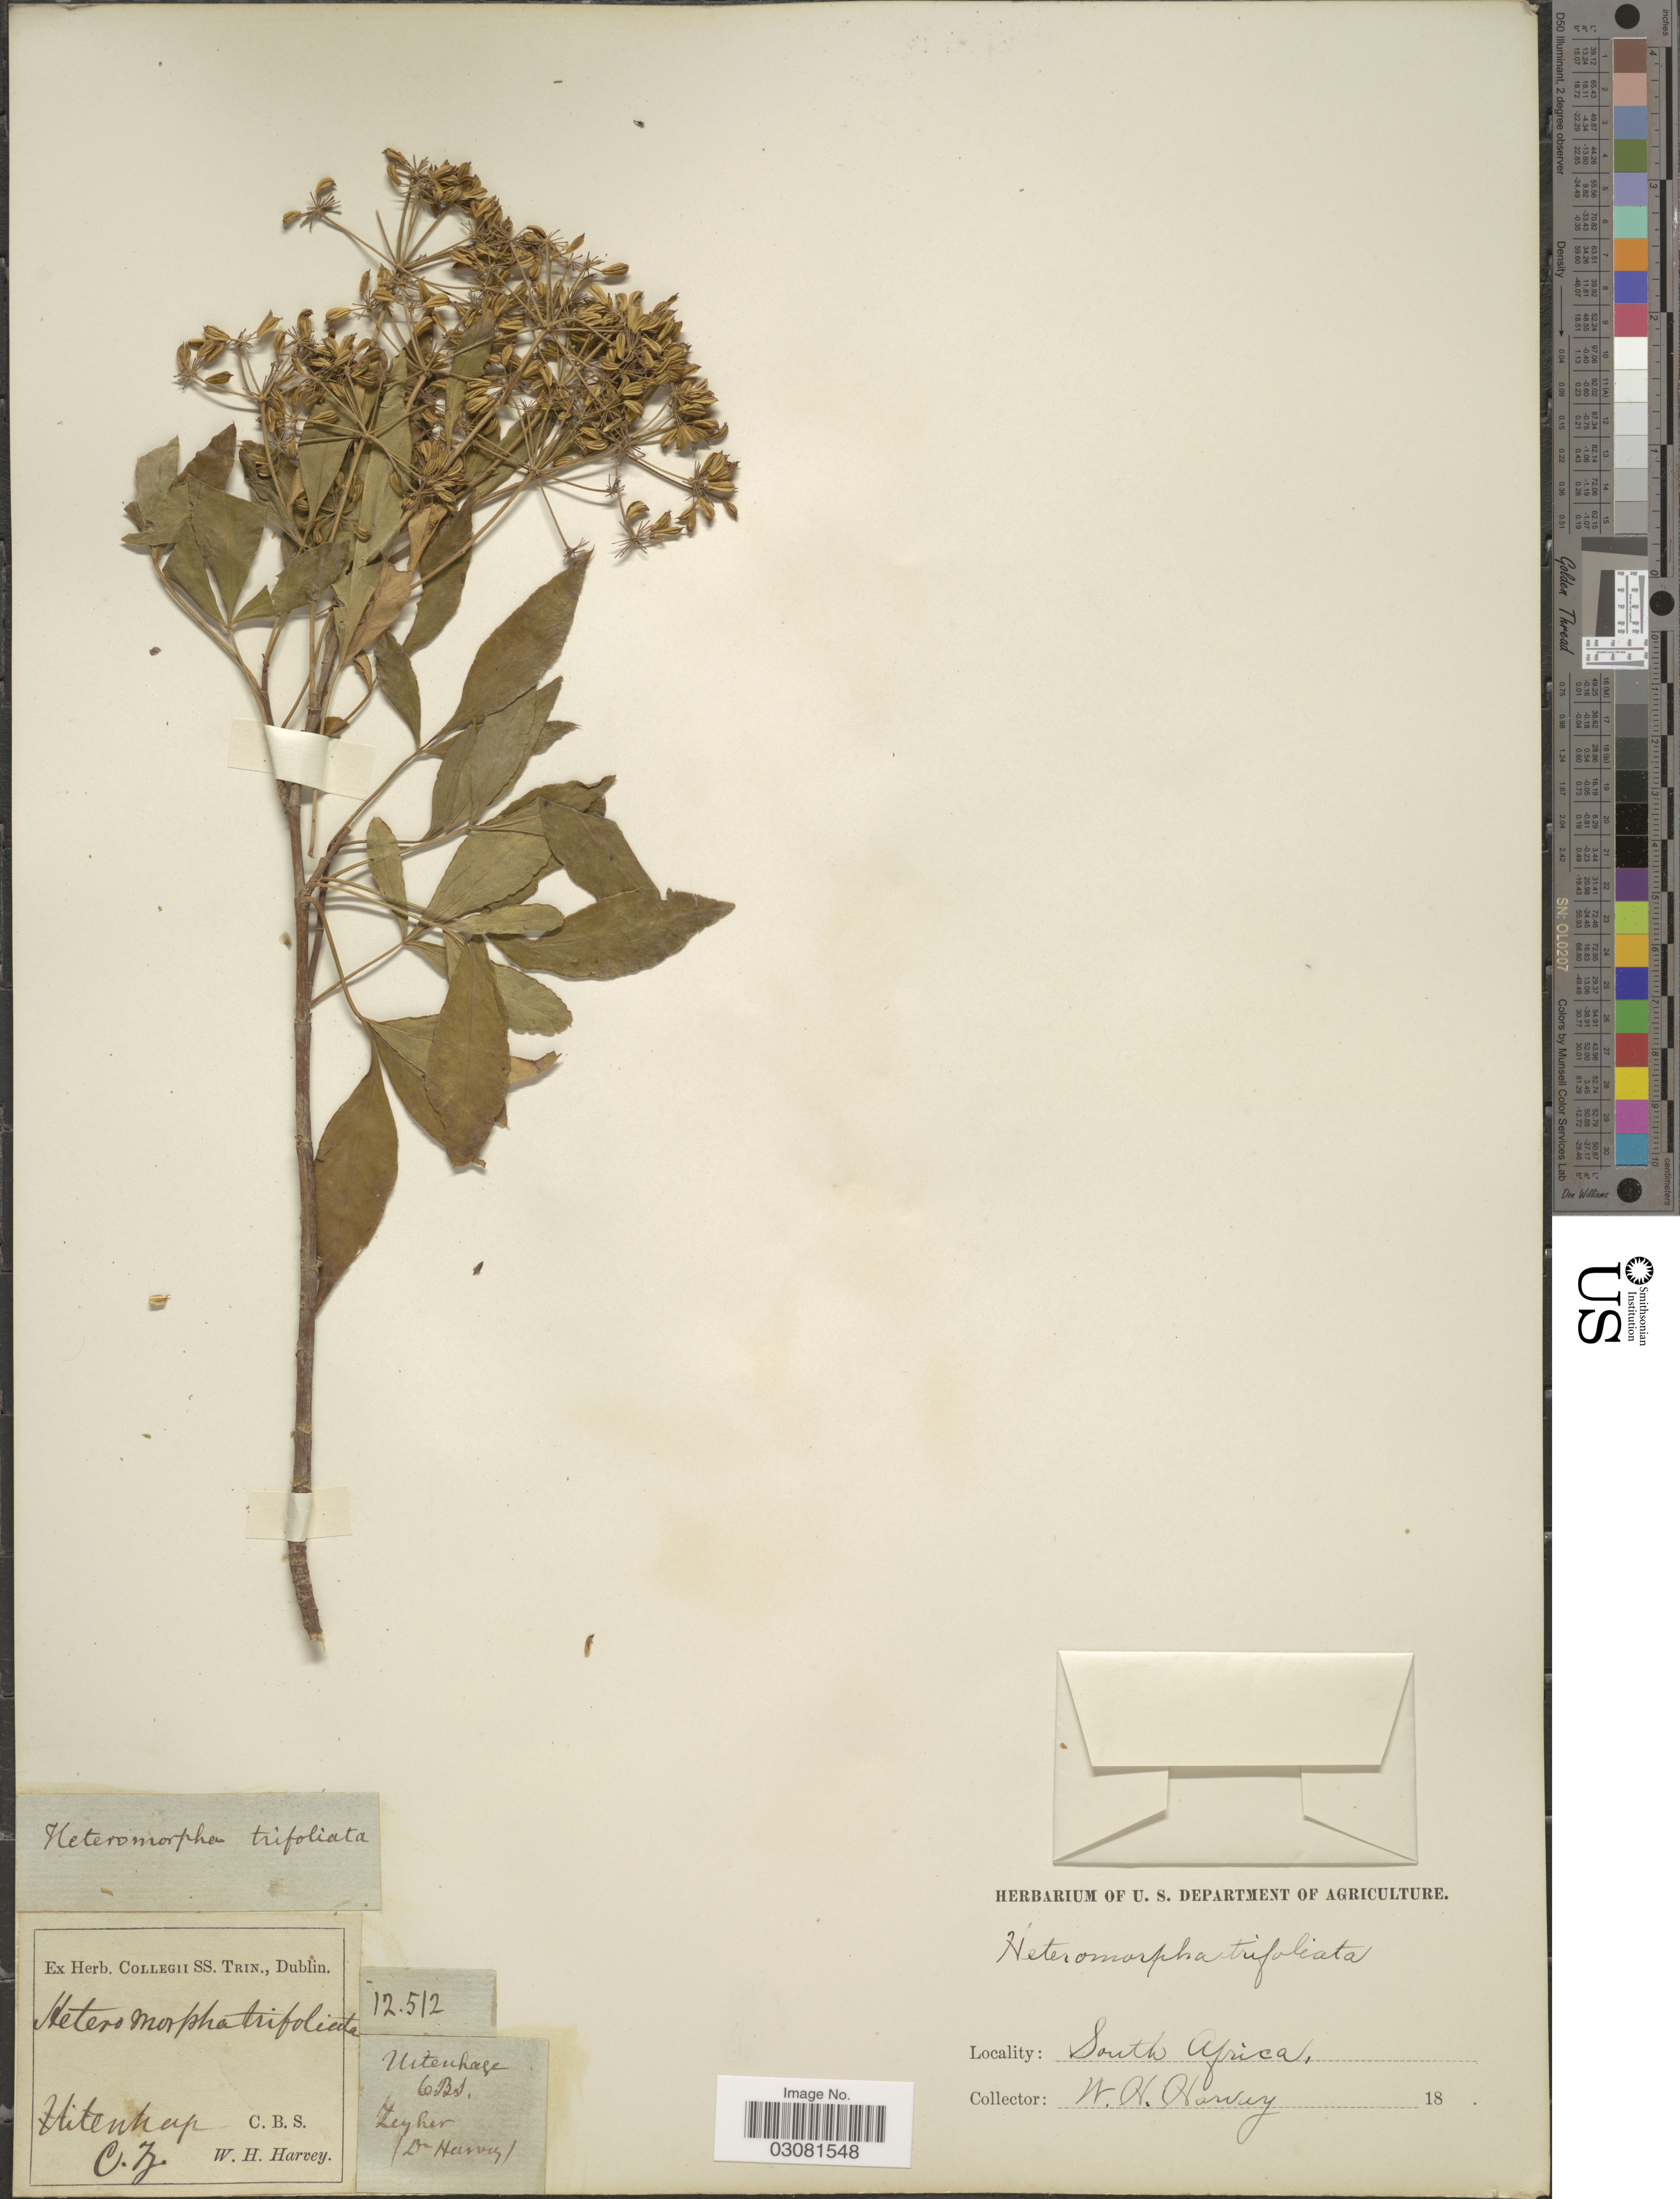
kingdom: Plantae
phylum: Tracheophyta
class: Magnoliopsida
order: Apiales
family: Apiaceae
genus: Heteromorpha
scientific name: Heteromorpha trifoliata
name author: (H.L. Wendl. & Bartl.) Eckl. & Zeyh.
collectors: W. Harvey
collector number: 12512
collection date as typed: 18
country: South Africa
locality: Uitenhage. C.B.S. C.Z.